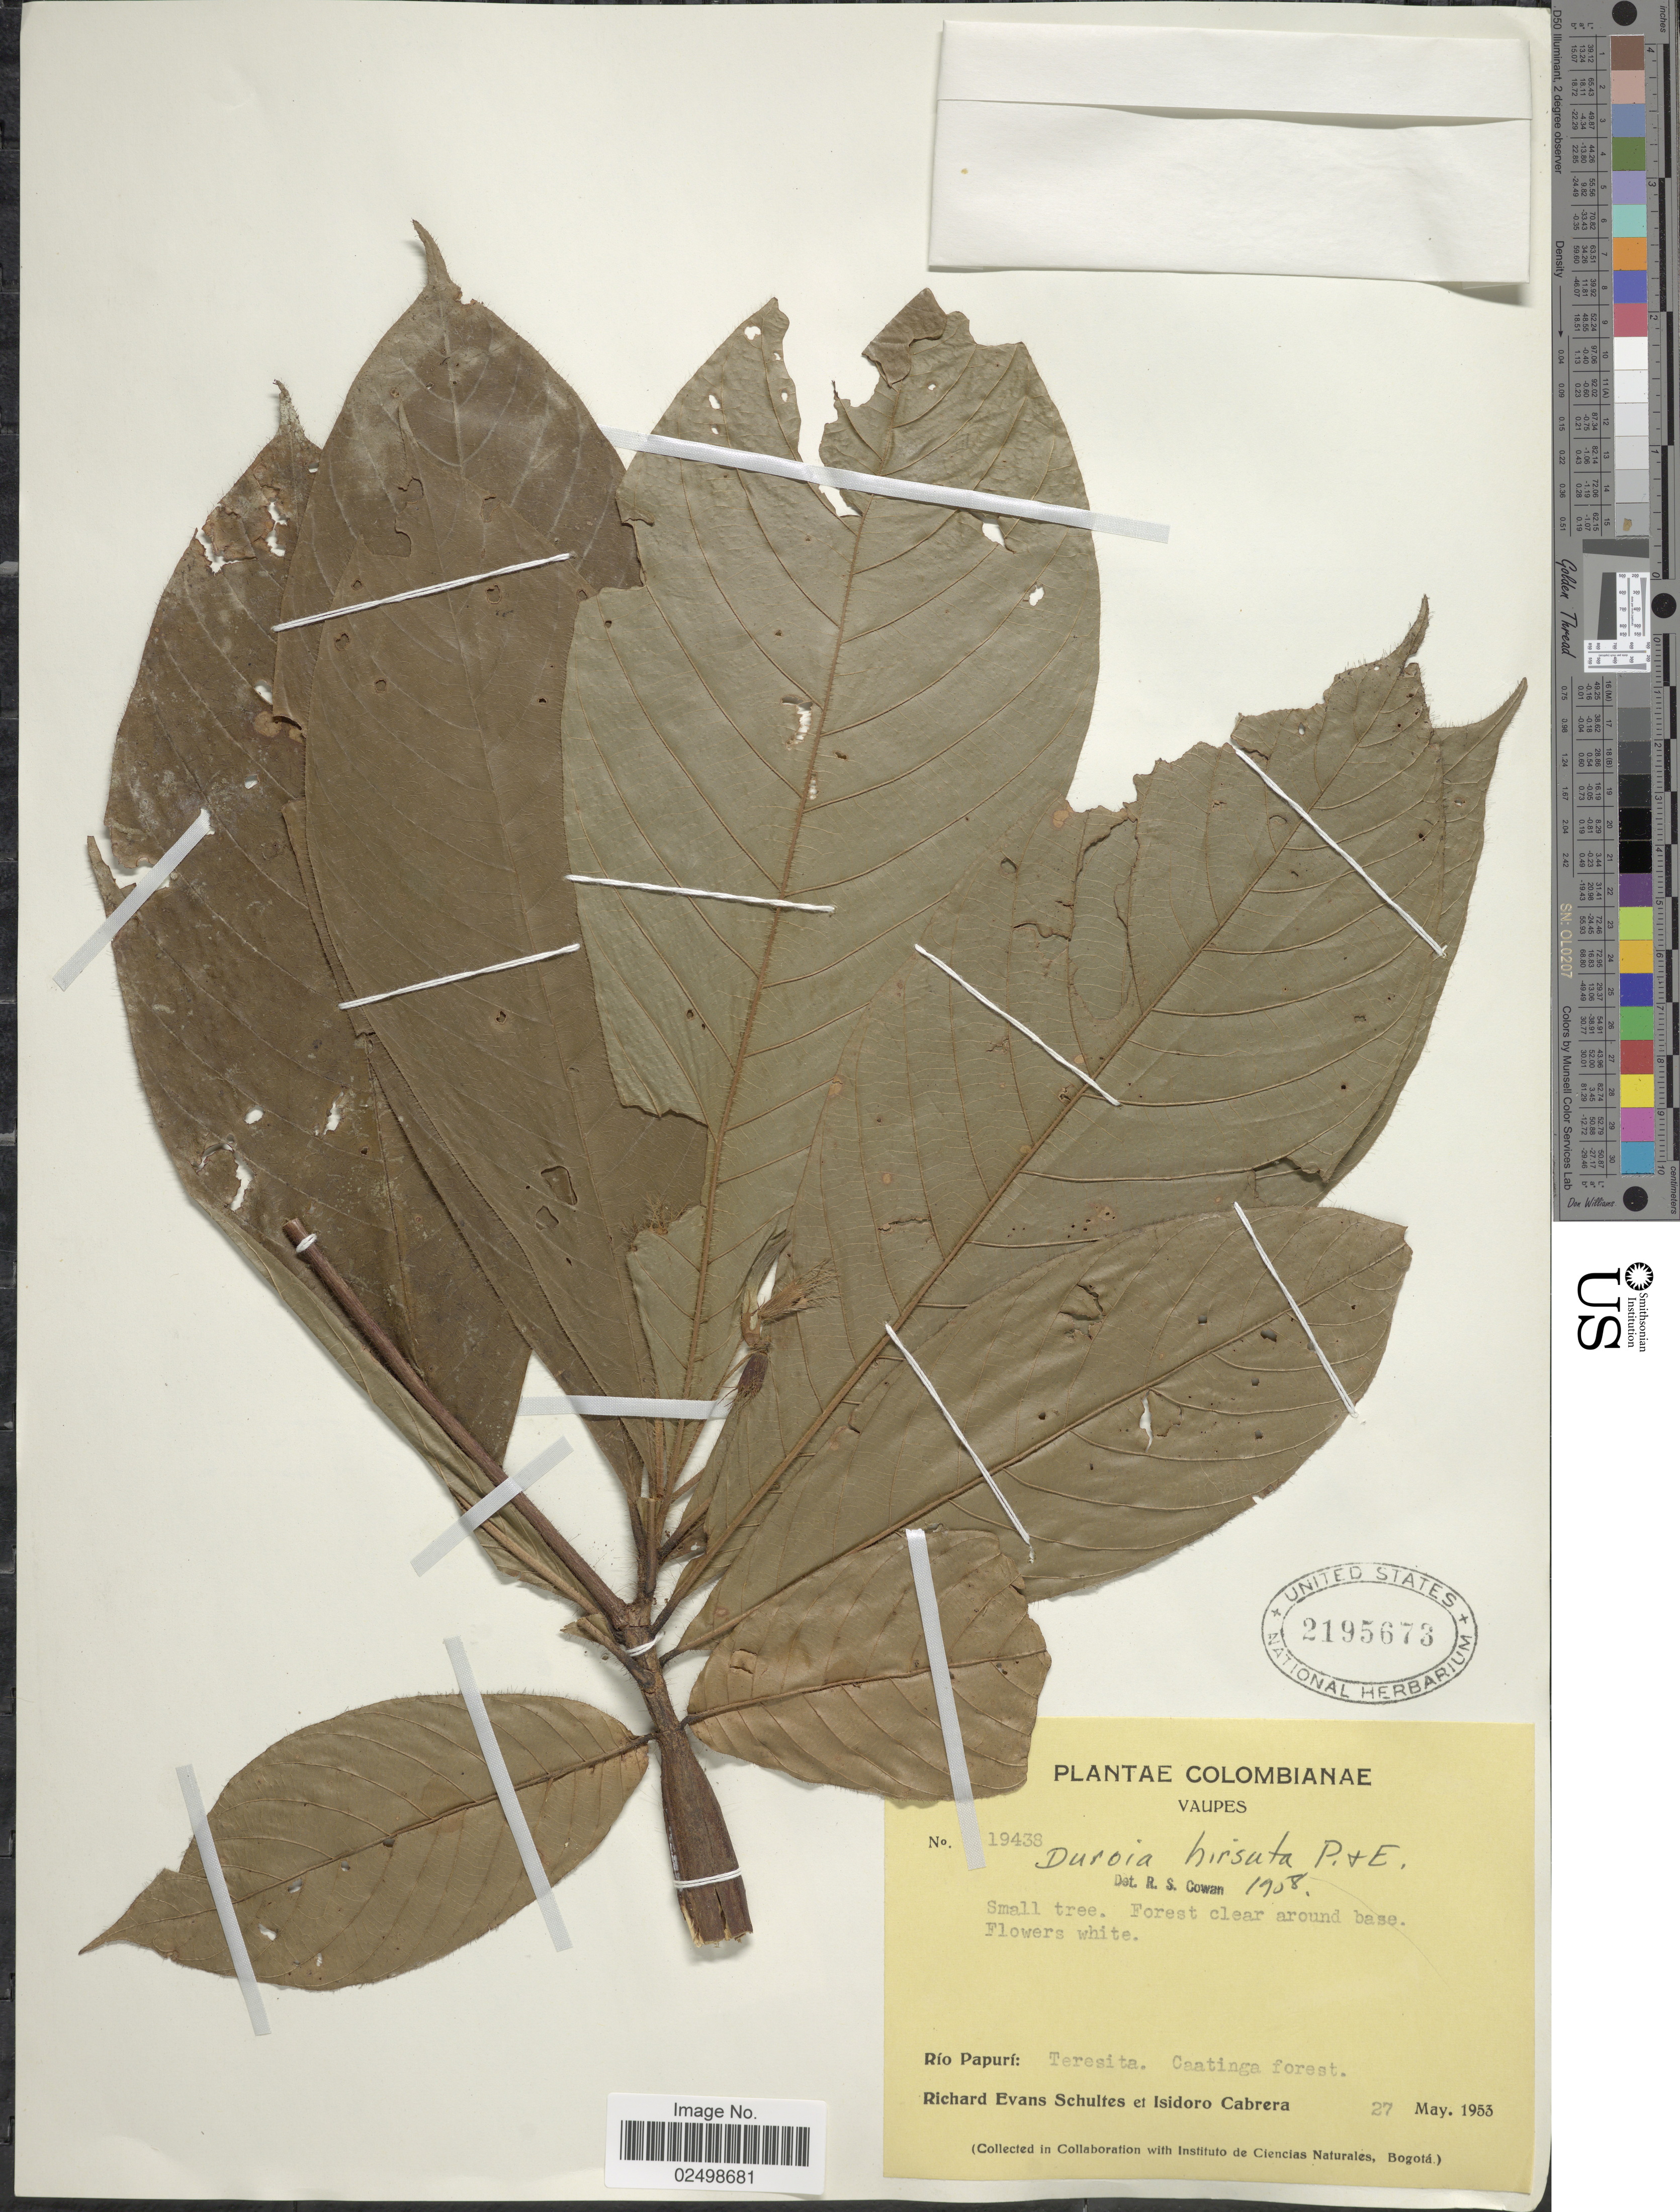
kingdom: Plantae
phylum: Tracheophyta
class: Magnoliopsida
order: Gentianales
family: Rubiaceae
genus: Duroia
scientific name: Duroia hirsuta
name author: (Poepp.) K. Schum.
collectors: R. E. Schultes & I. Cabrera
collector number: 19438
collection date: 1953-05-27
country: Colombia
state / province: Vaupés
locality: Rio Papuri: Teresita.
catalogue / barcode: US 2195673